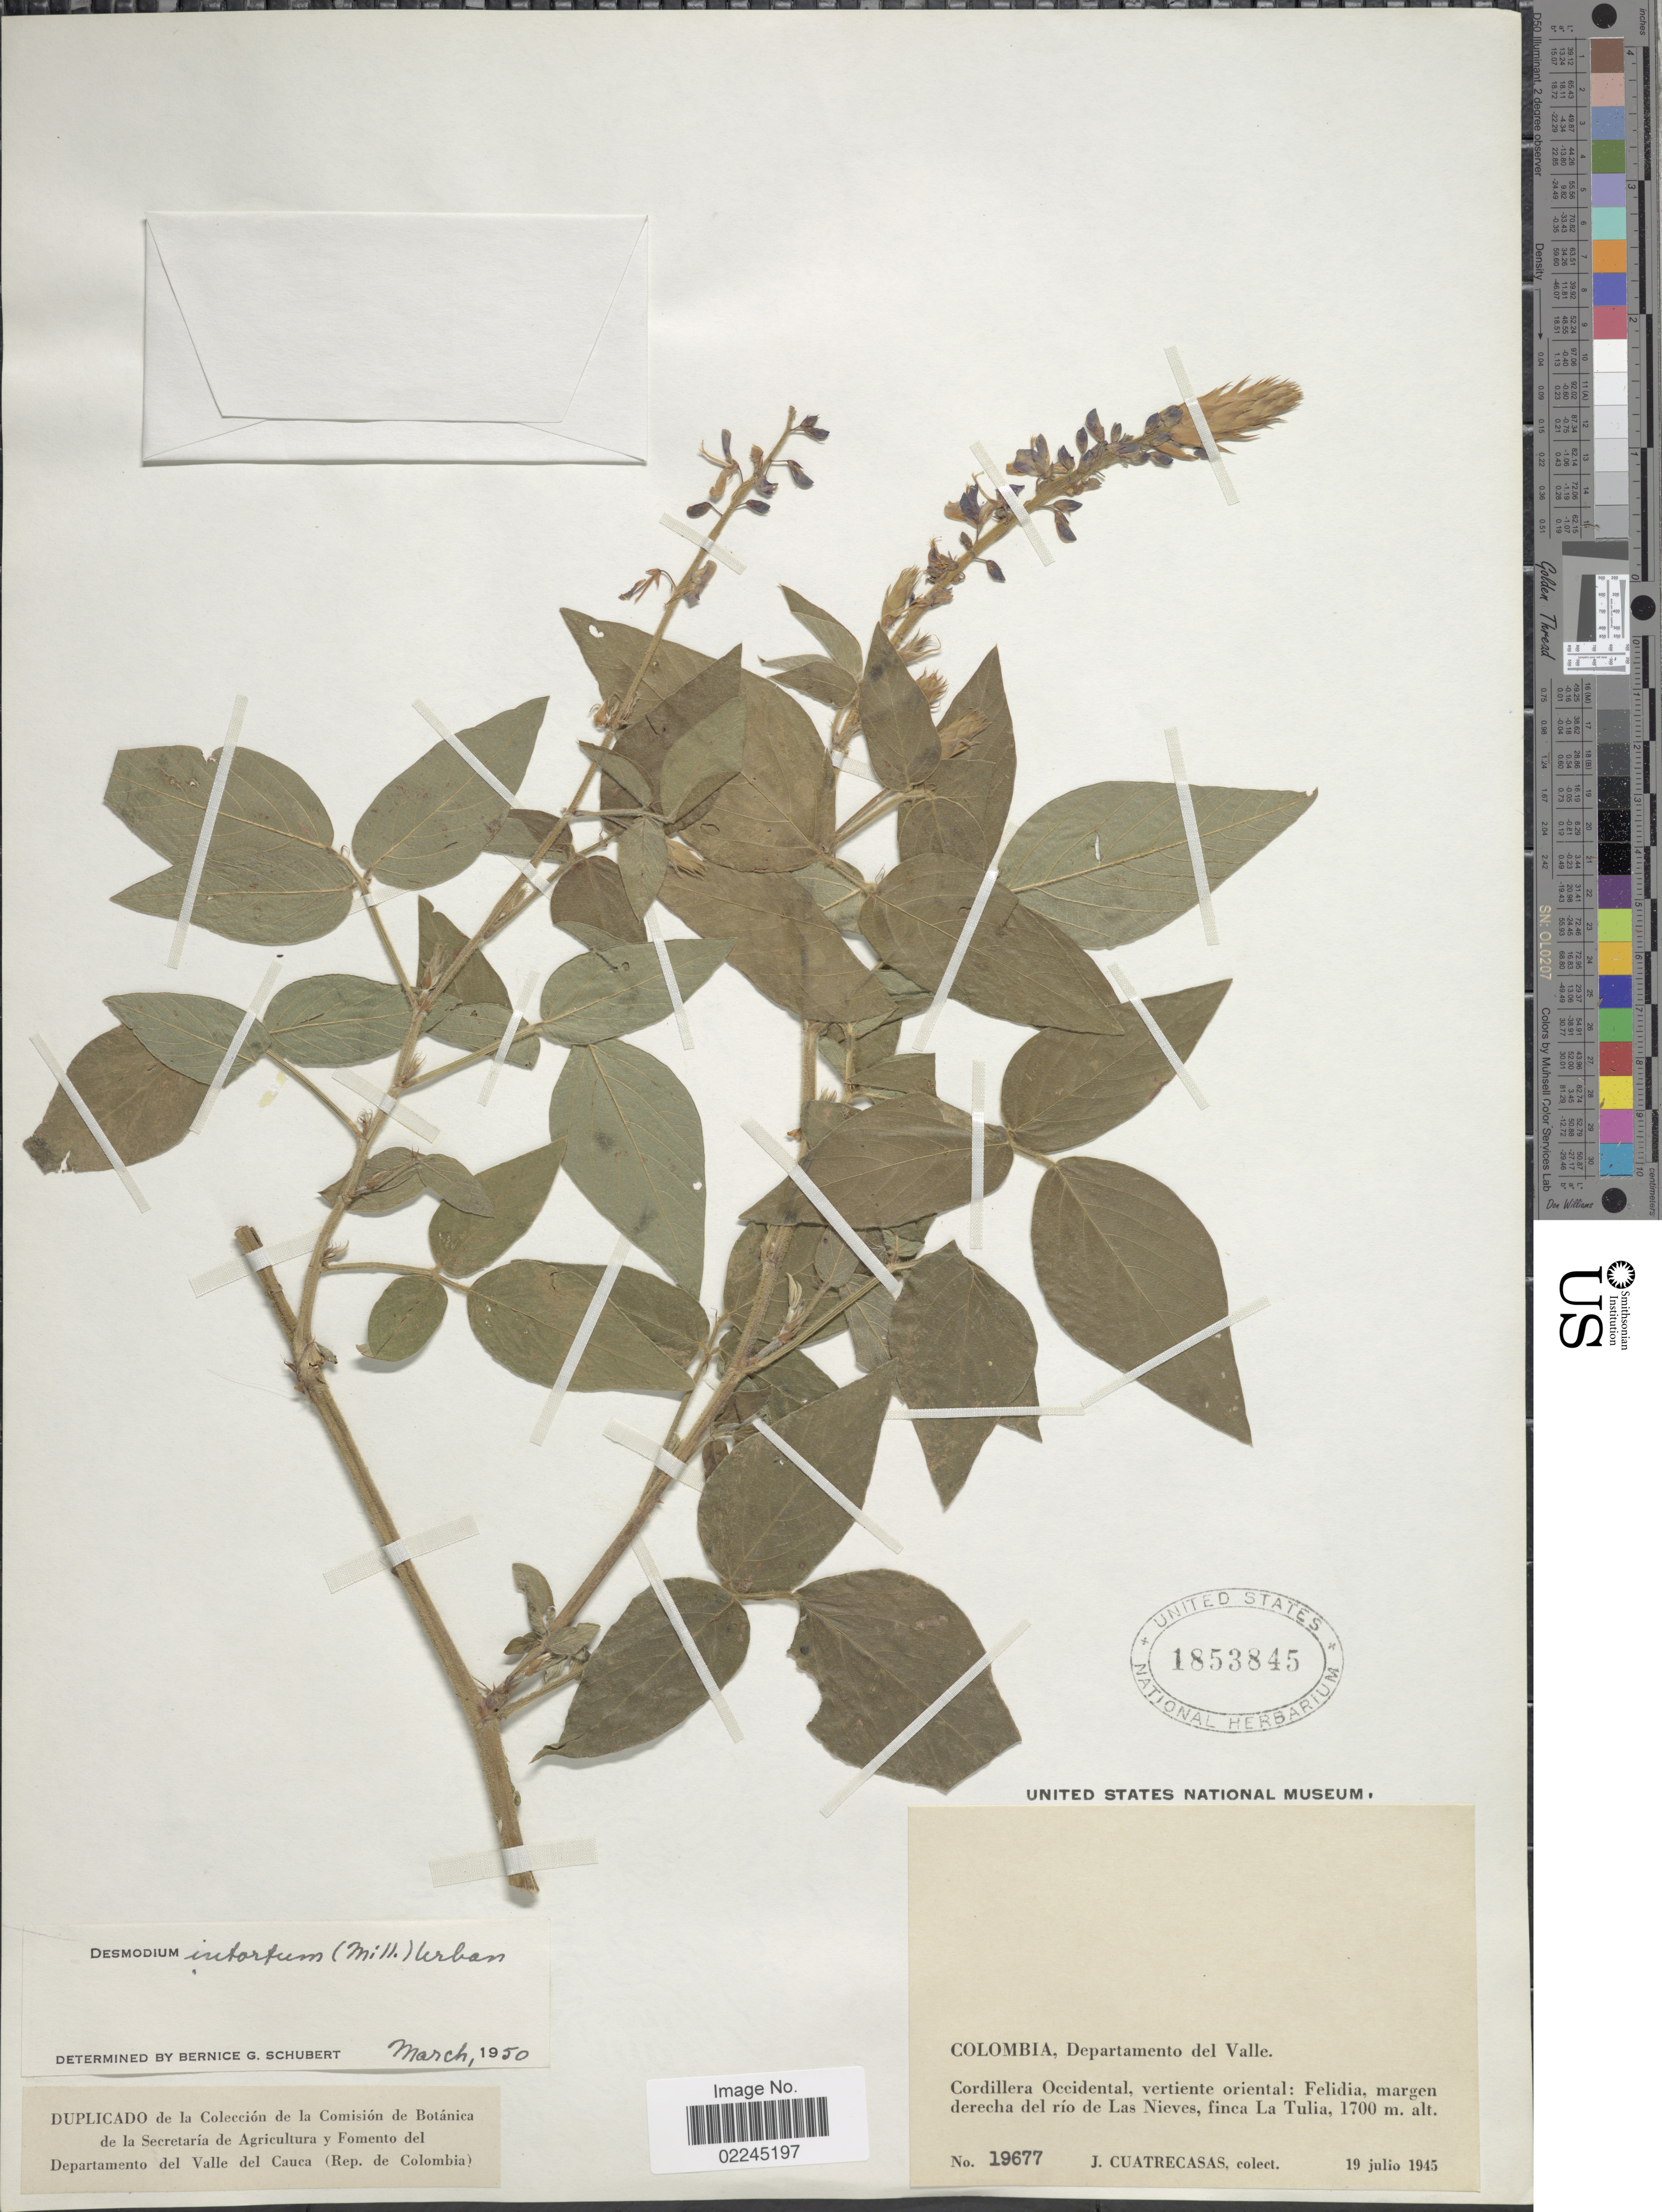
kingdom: Plantae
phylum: Tracheophyta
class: Magnoliopsida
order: Fabales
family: Fabaceae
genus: Desmodium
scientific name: Desmodium intortum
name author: (Mill.) Urb.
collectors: J. Cuatrecasas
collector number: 19677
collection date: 1945-07-19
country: Colombia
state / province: Valle del Cauca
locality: Colombia, Departamento del Valle. Cordillera Occidental, vertiente oriental: Felidia, margem derecha del rio de Las Nievas, finca La Tulia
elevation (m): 1700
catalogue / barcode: US 1853845